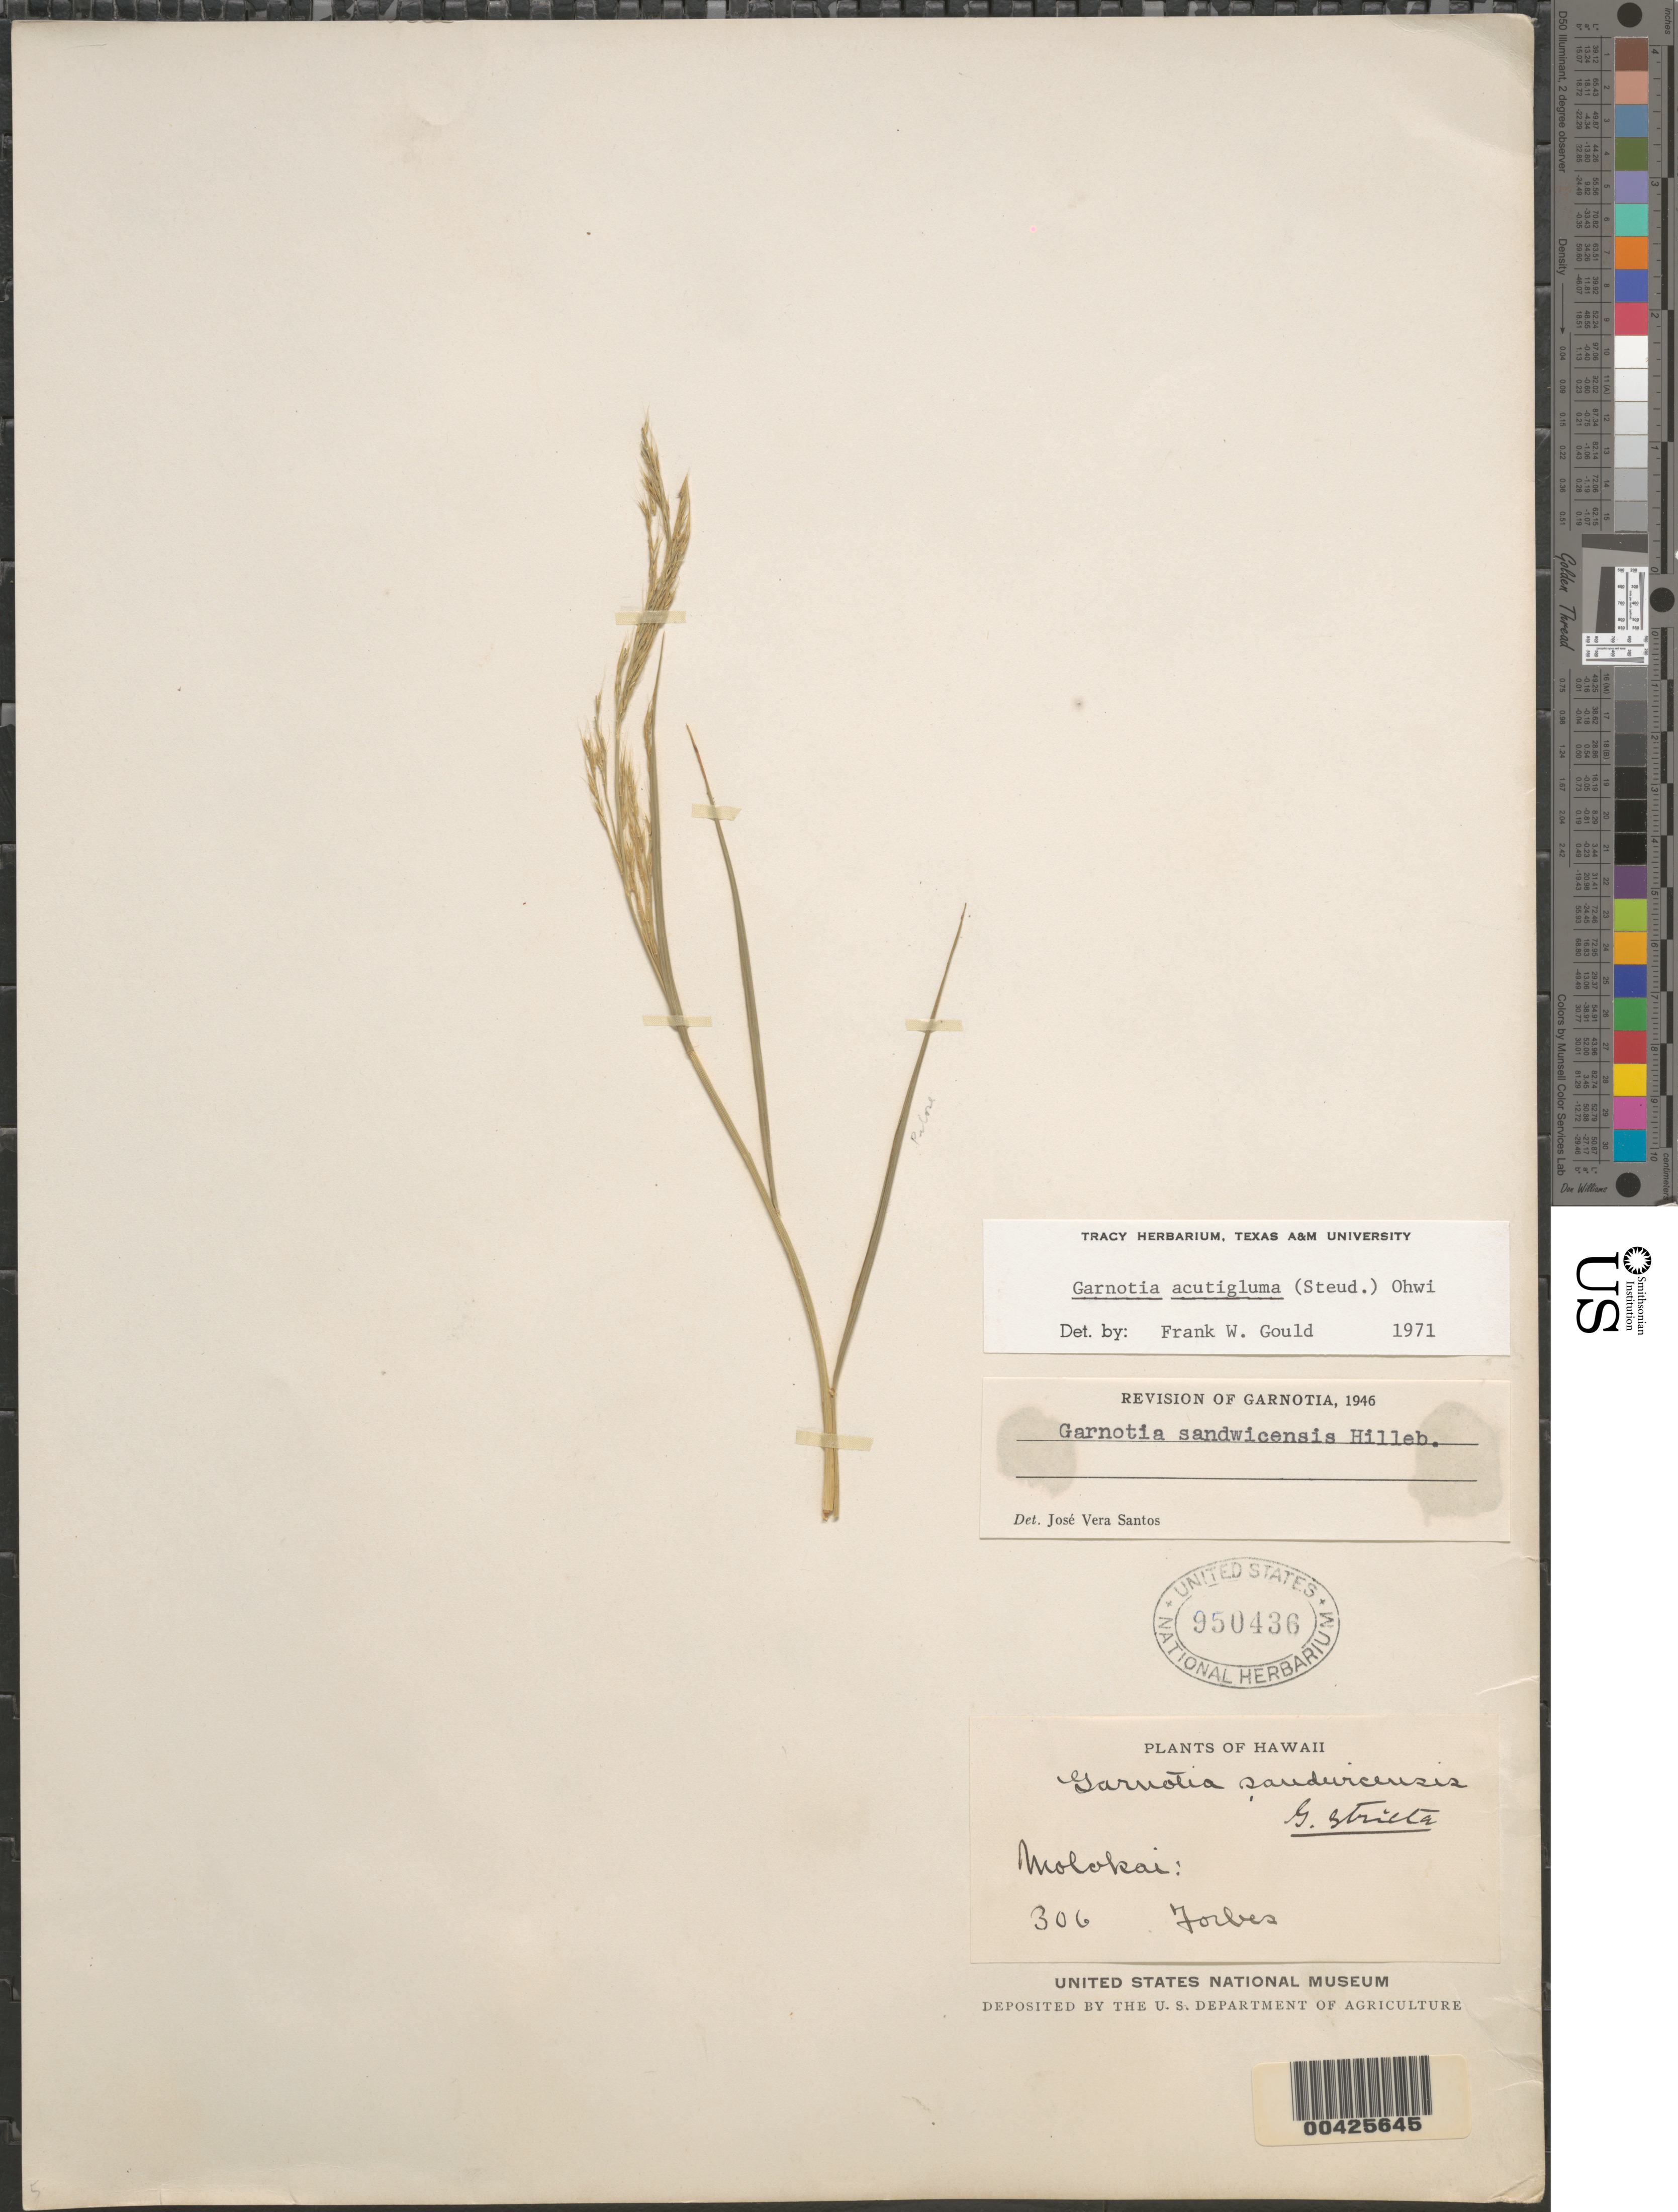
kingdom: Plantae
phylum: Tracheophyta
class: Liliopsida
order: Poales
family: Poaceae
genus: Garnotia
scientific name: Garnotia acutigluma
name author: (Steud.) Ohwi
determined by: Gould, F. W.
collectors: C. N. Forbes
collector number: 306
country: United States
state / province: Hawaii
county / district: Maui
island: Moloka'i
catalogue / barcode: US 950436